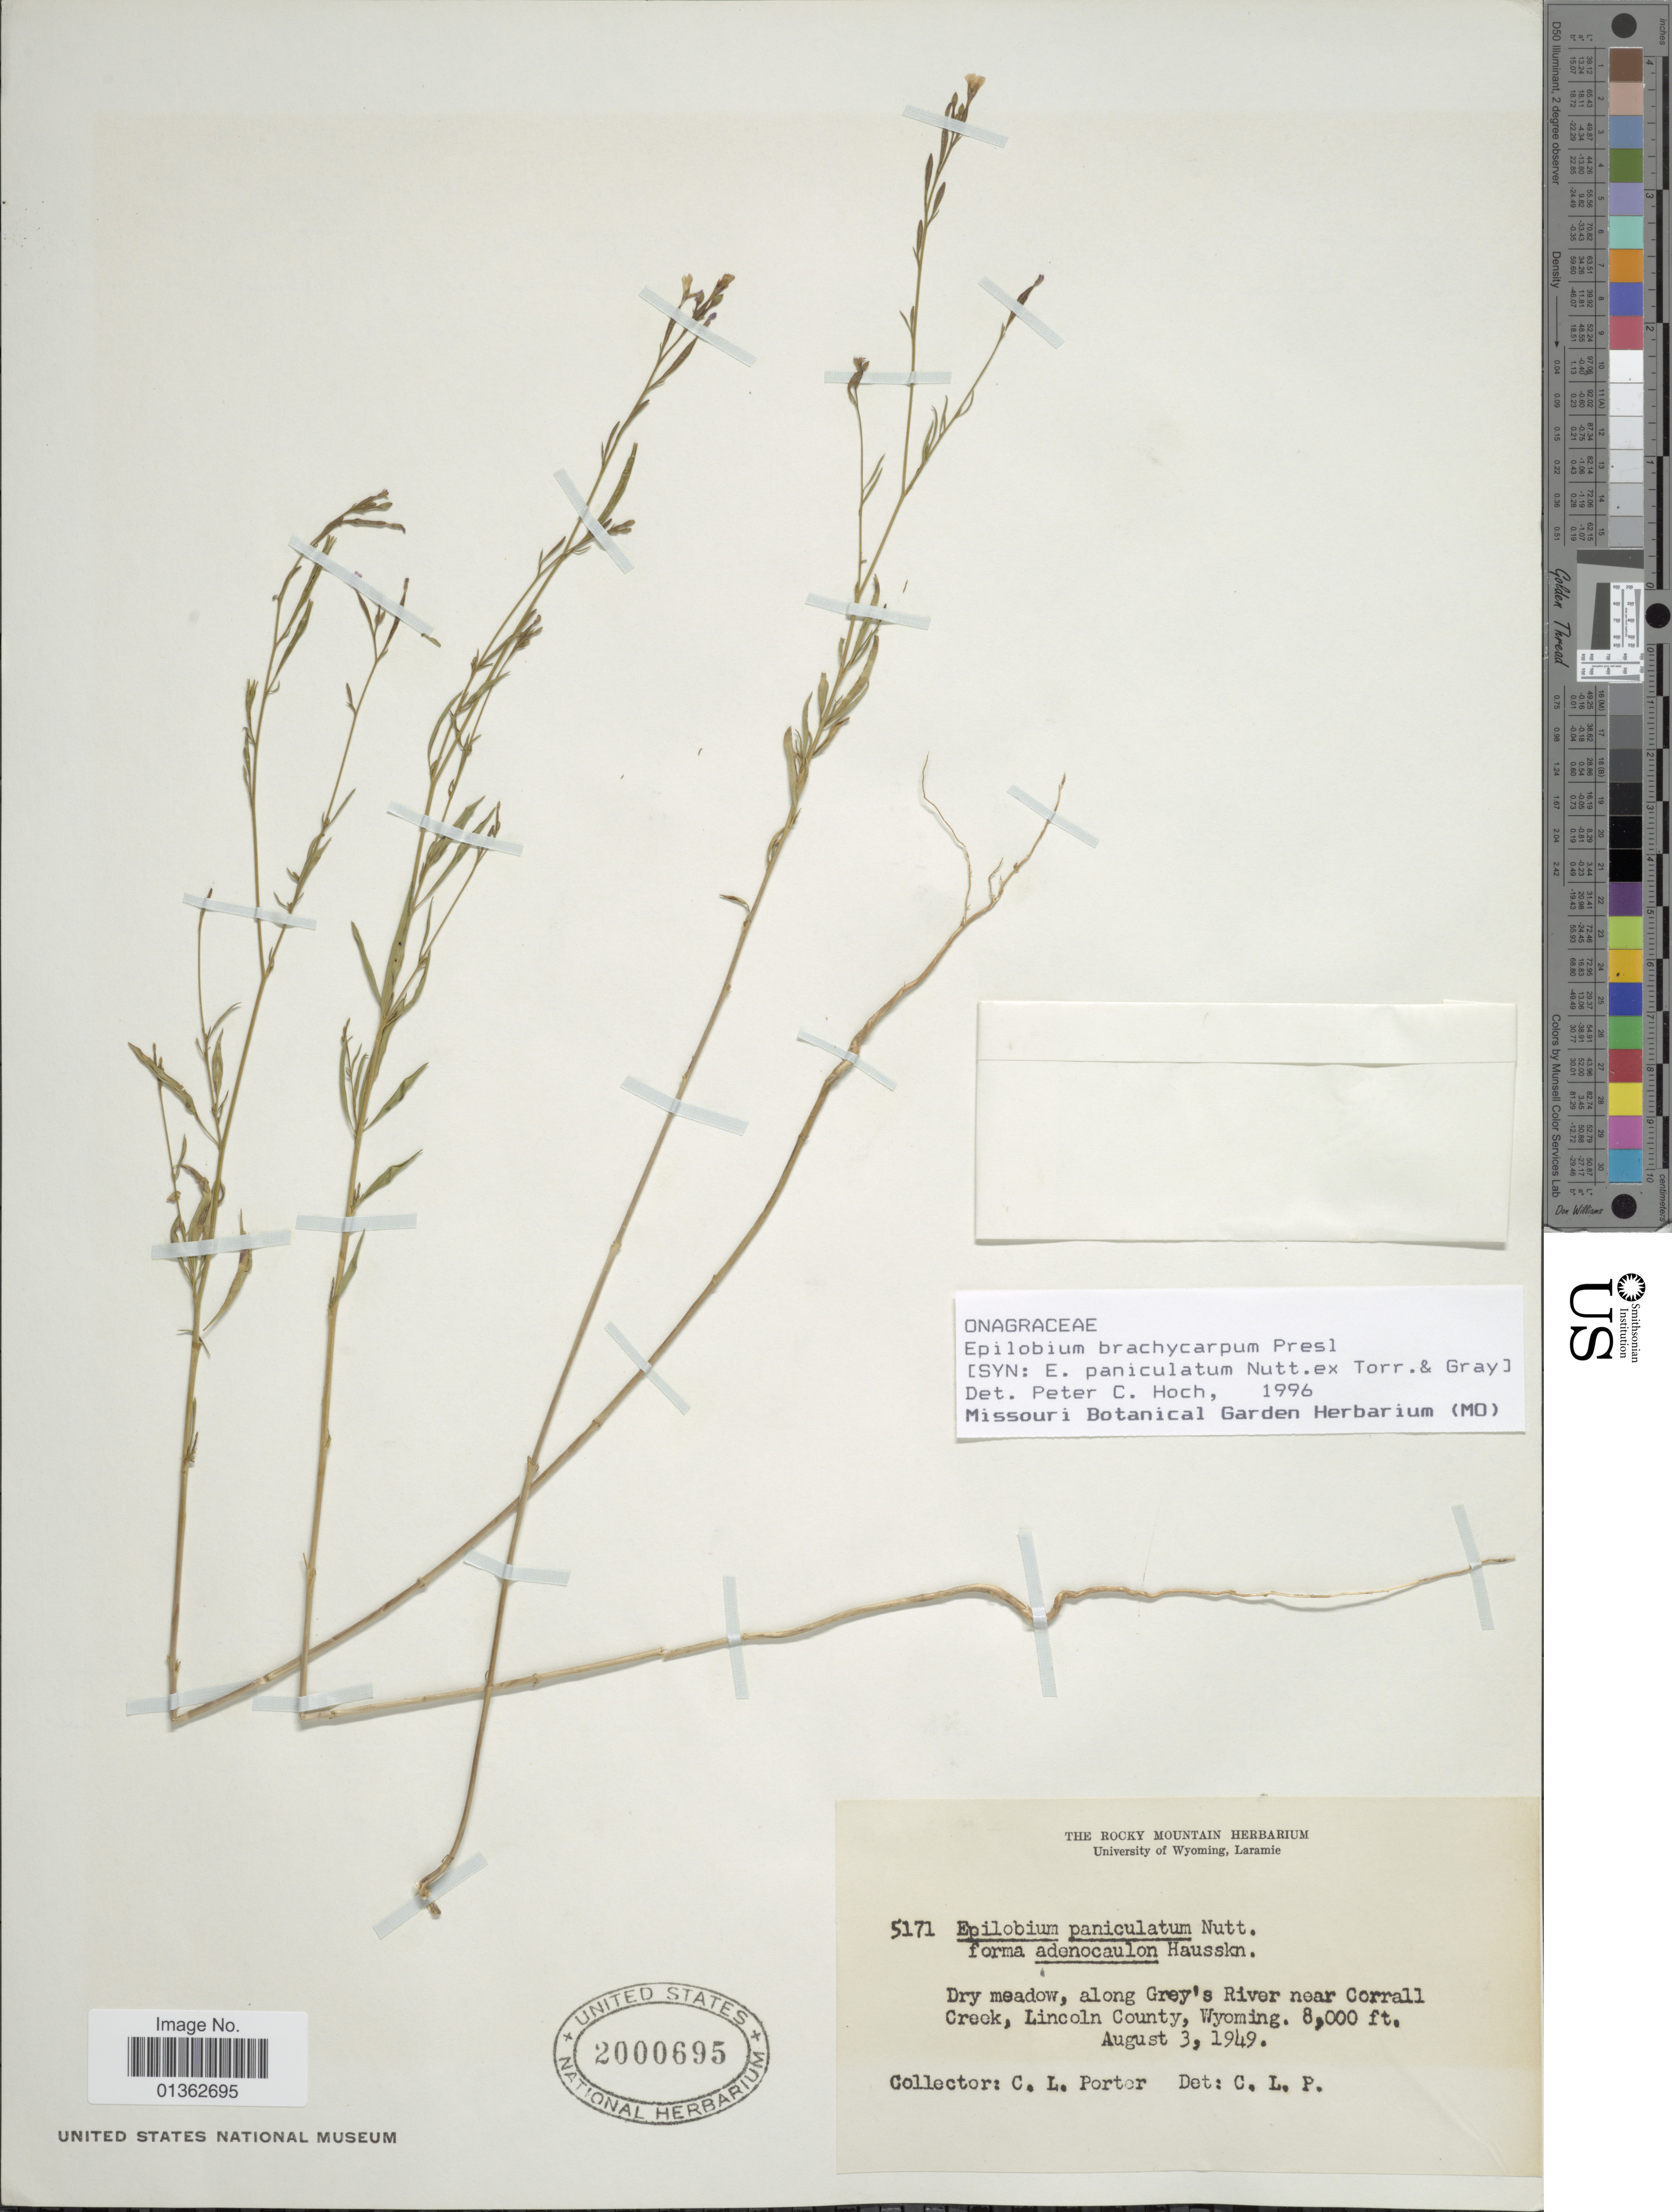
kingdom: Plantae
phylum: Tracheophyta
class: Magnoliopsida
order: Myrtales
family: Onagraceae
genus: Epilobium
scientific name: Epilobium brachycarpum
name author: C. Presl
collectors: C. L. Porter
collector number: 5171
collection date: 1949-08-03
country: United States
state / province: Wyoming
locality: Dry meadow, along Grey's River near Corrall Creek, Lincoln County.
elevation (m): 2438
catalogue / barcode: US 2000695